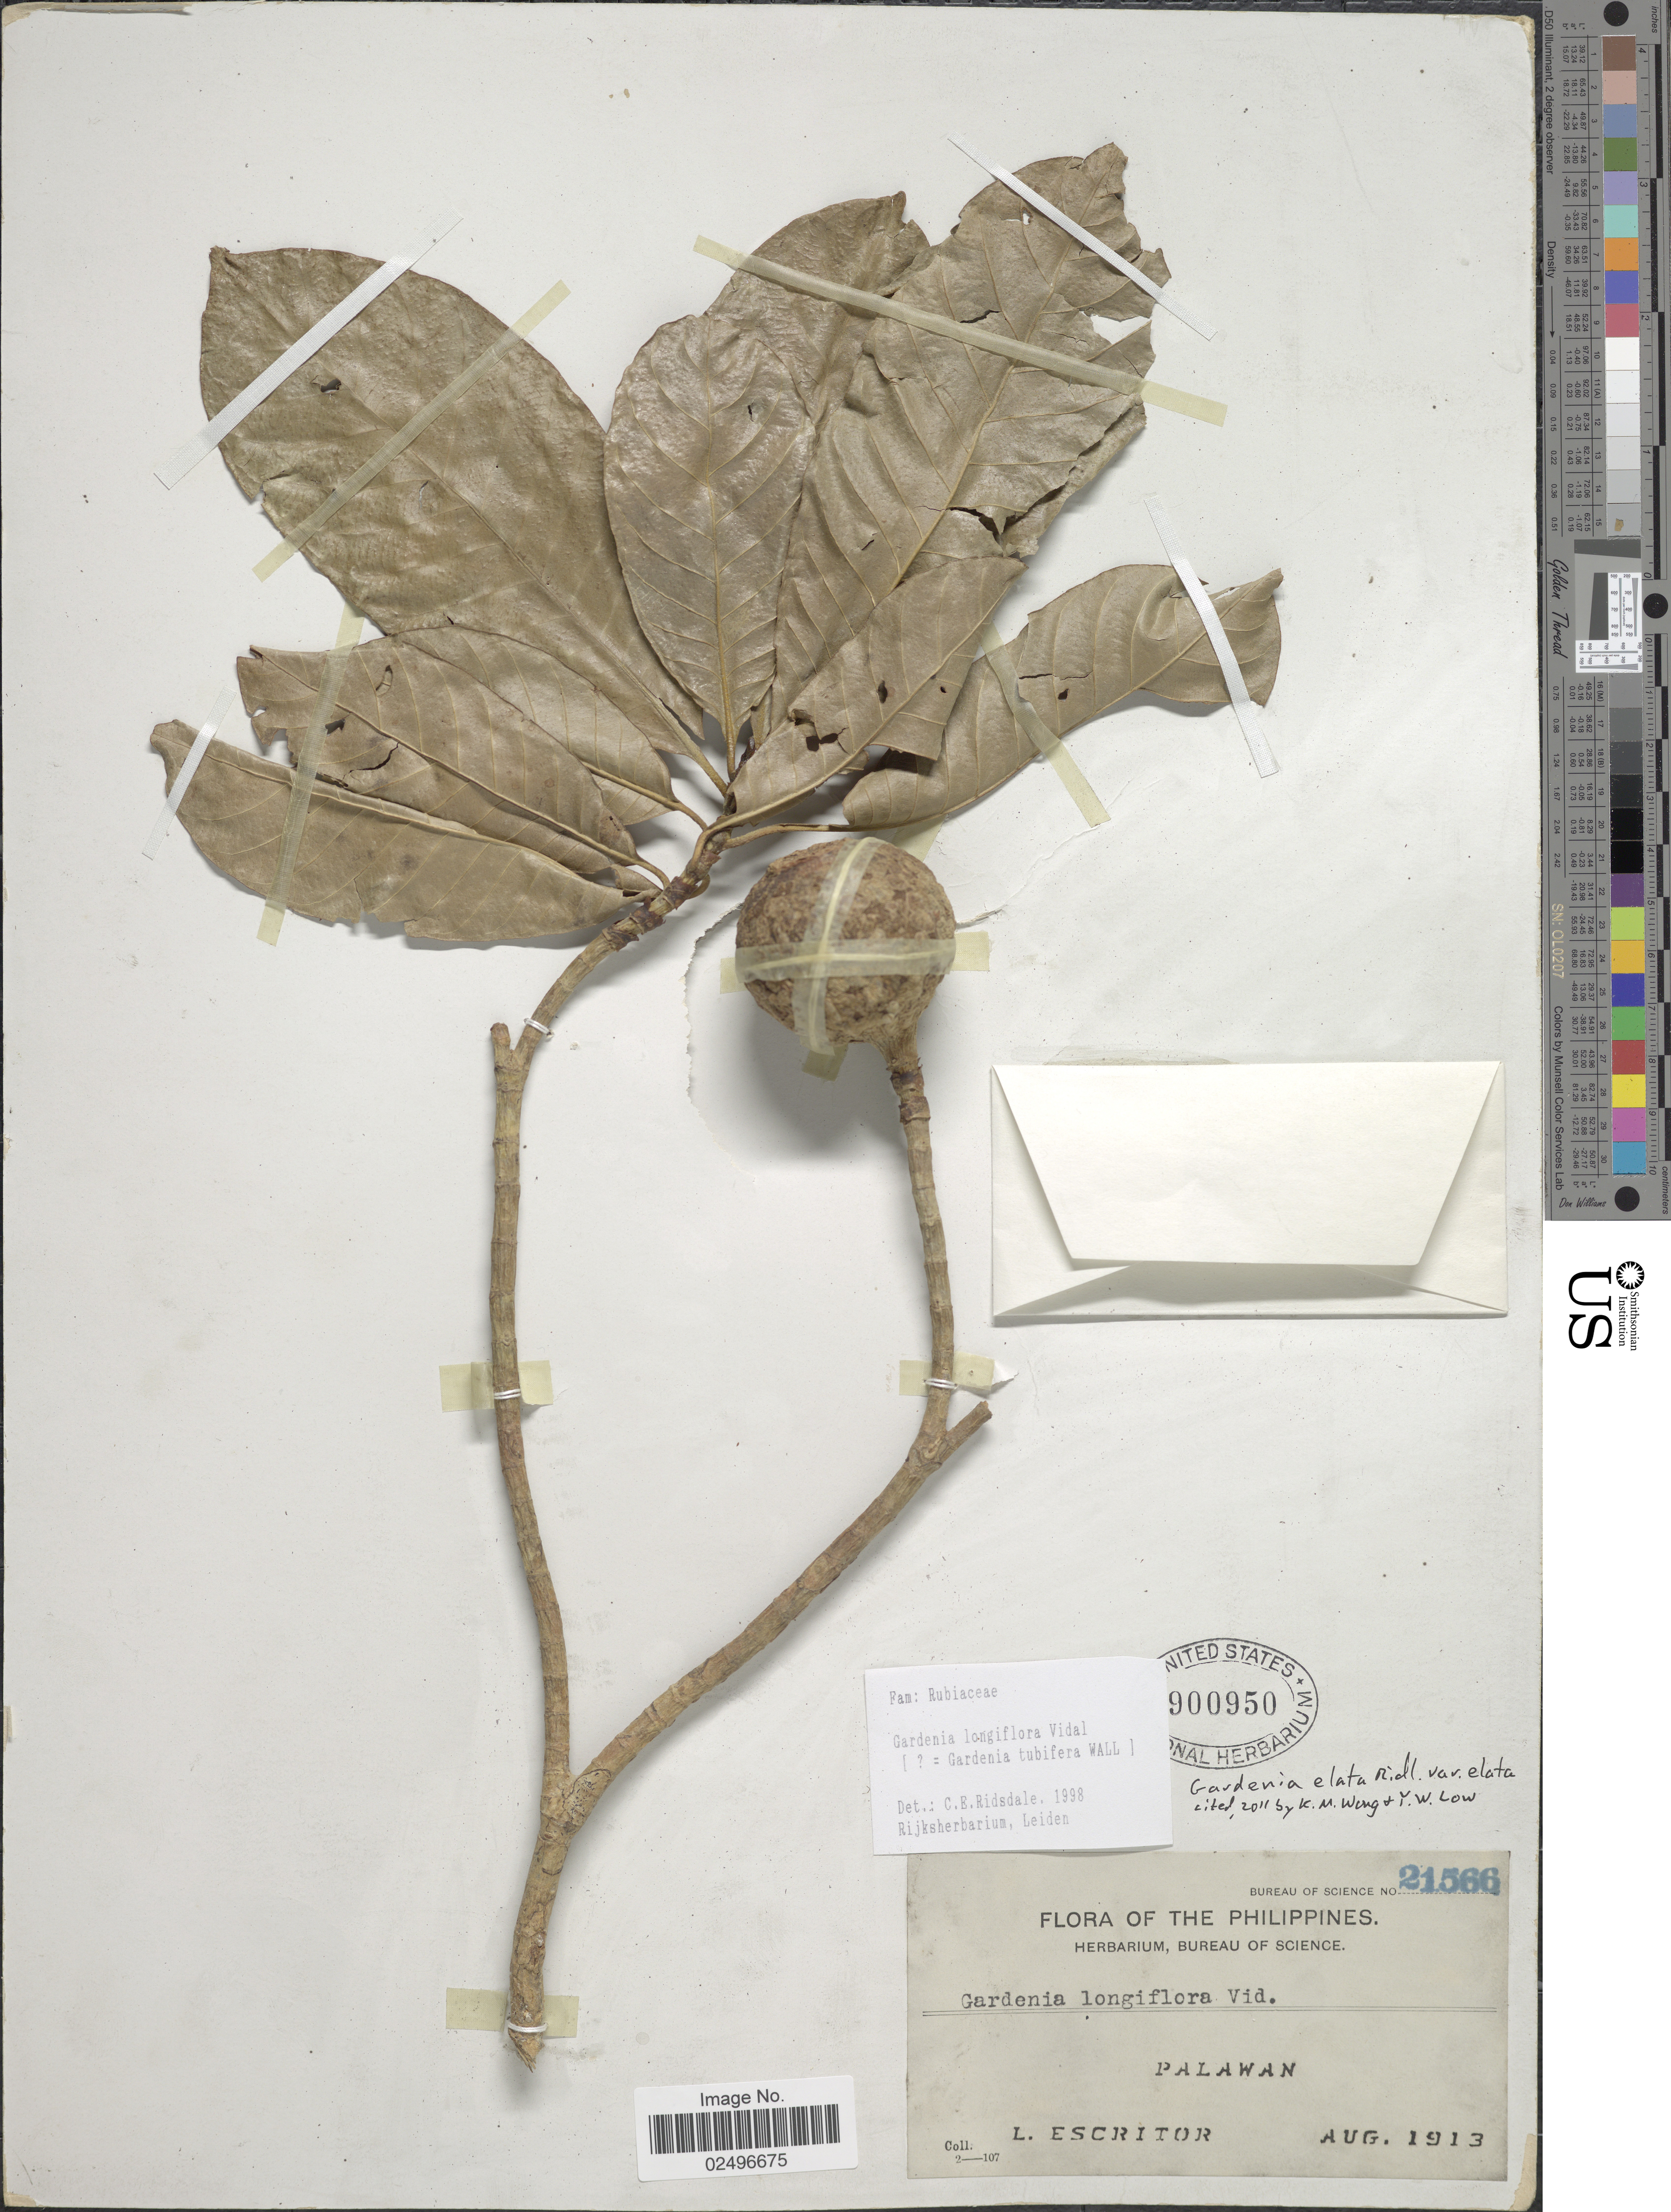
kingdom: Plantae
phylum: Tracheophyta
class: Magnoliopsida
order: Gentianales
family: Rubiaceae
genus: Gardenia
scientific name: Gardenia elata var. elata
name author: Ridl.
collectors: L. Escritor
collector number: Bureau of Science 21566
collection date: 1913-08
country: Philippines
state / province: Mimaropa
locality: Palawan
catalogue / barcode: US 900950